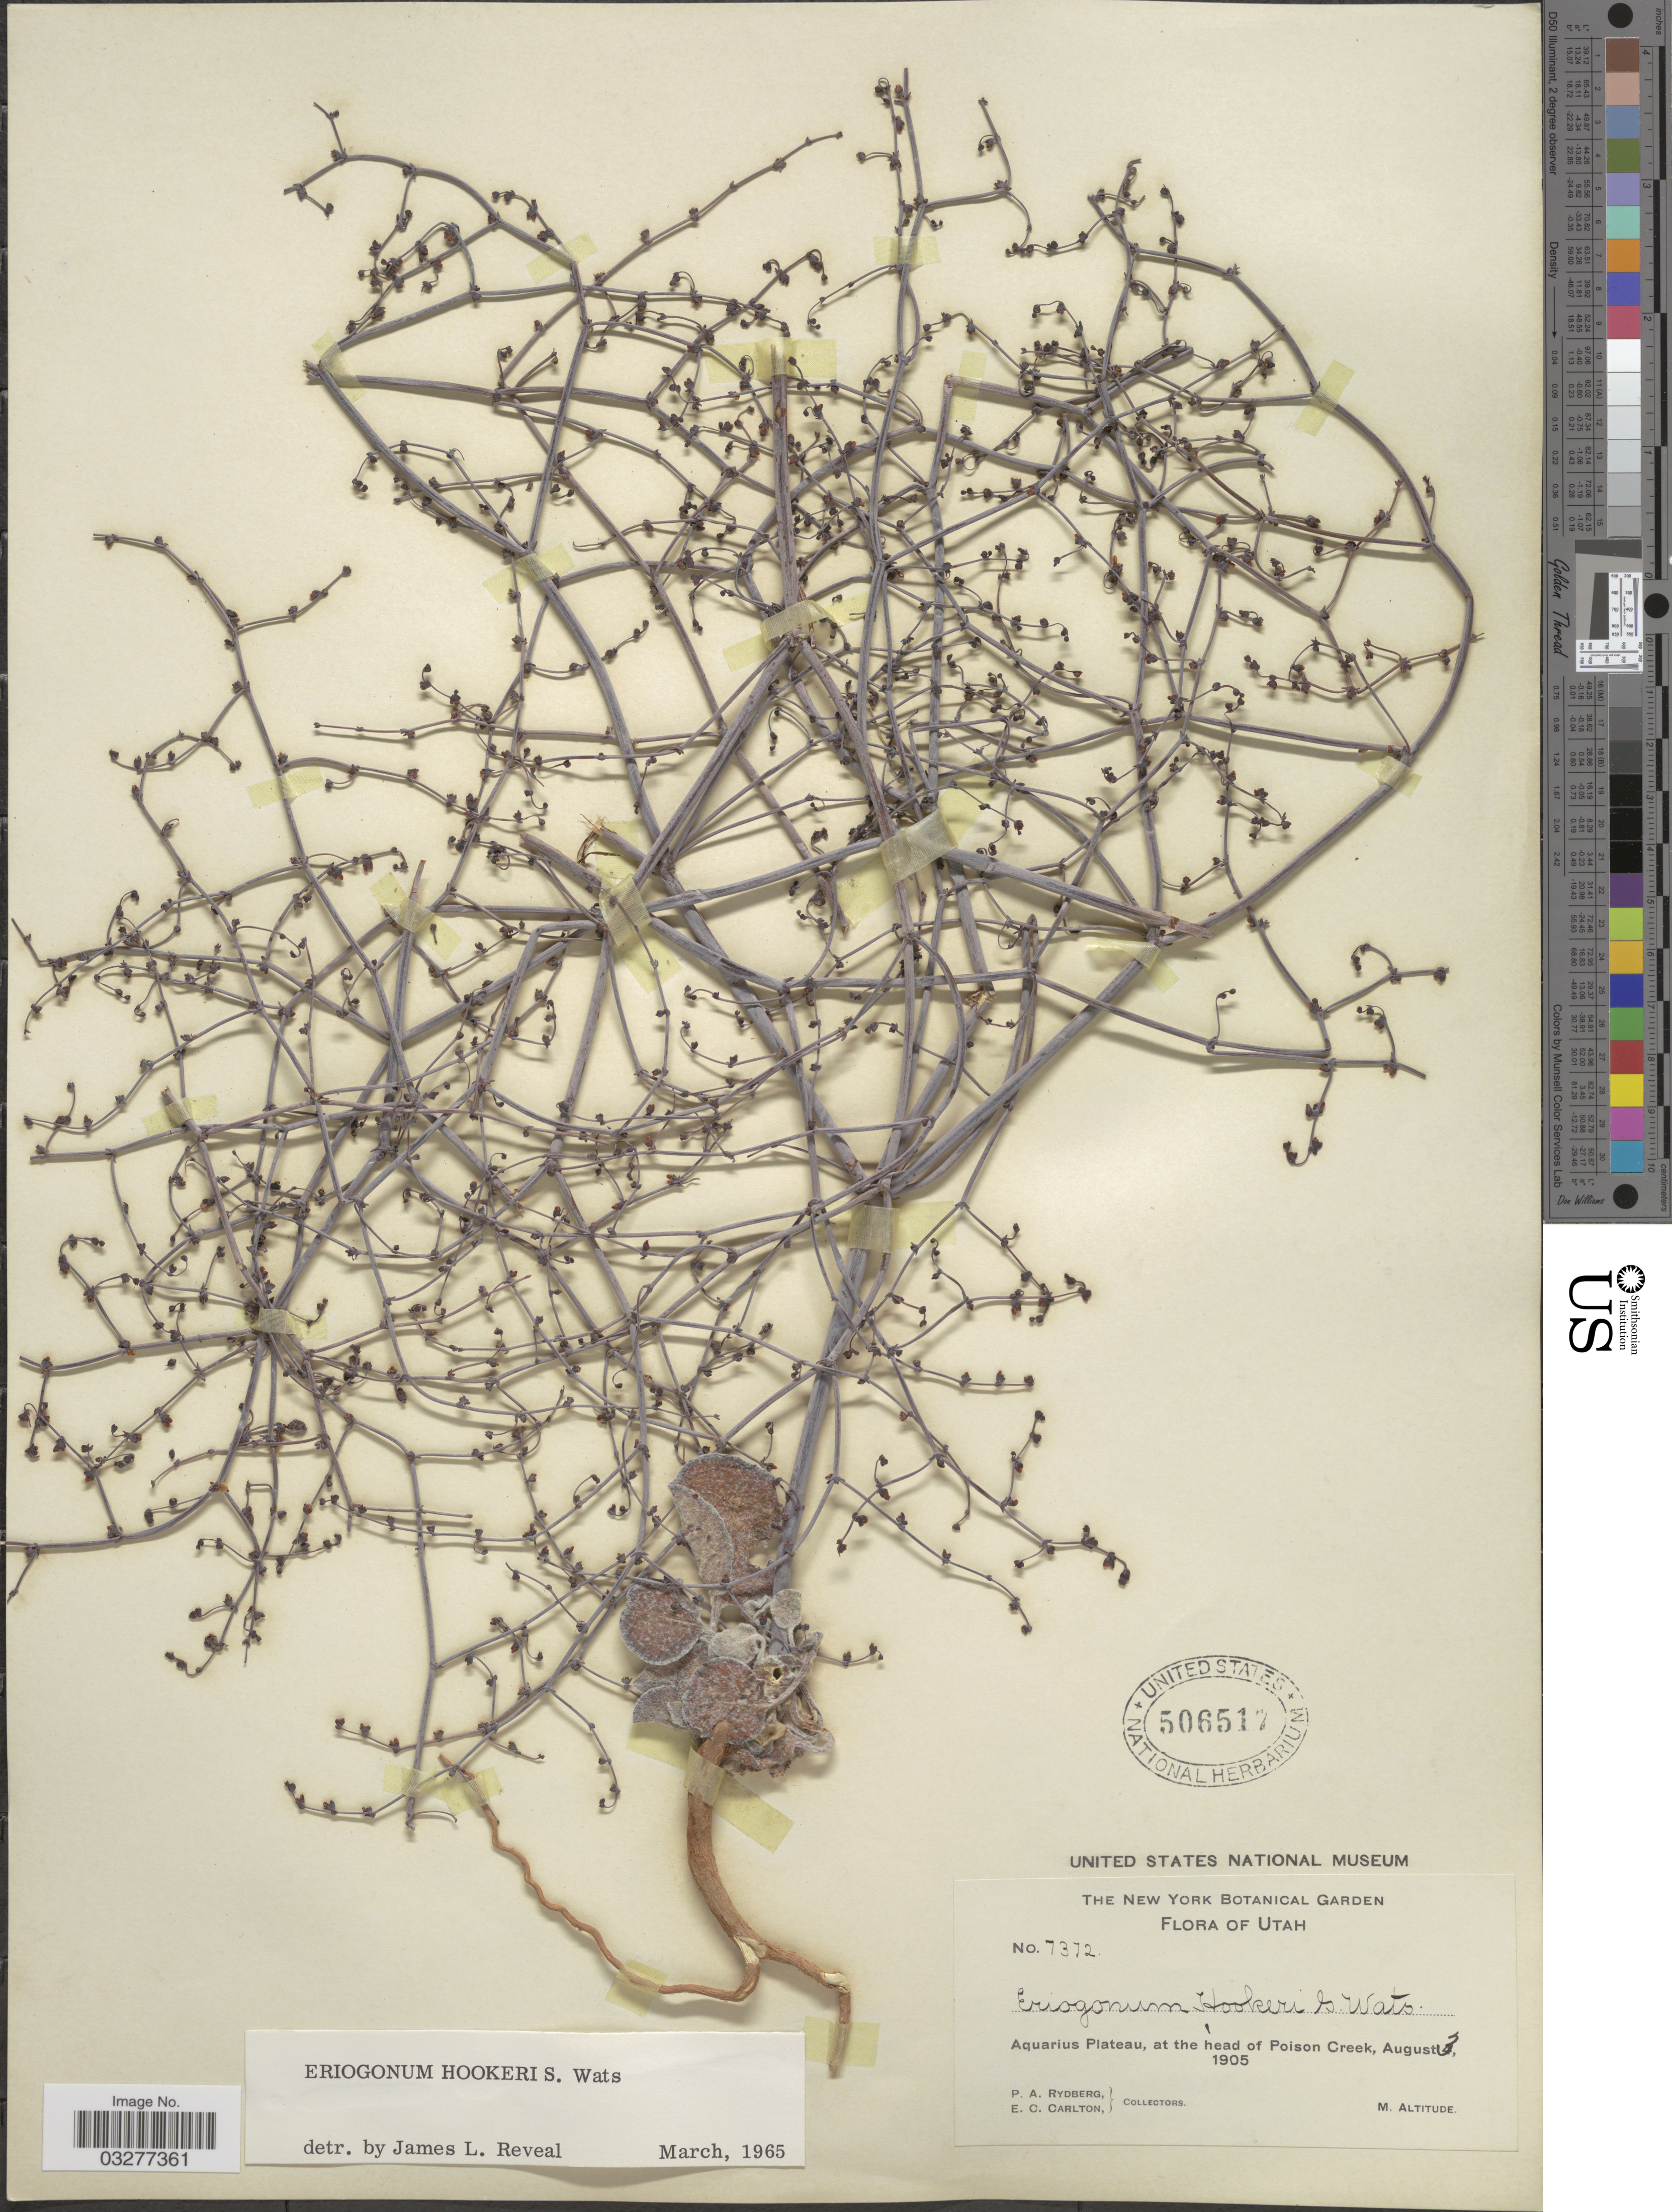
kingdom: Plantae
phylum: Tracheophyta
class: Magnoliopsida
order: Caryophyllales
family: Polygonaceae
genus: Eriogonum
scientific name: Eriogonum hookeri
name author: S. Watson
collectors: P. A. Rydberg & E. Carlton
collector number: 7372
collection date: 1905-08-03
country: United States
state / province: Utah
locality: Aquarius Plateau, at the head of Poison Creek.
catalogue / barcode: US 506517